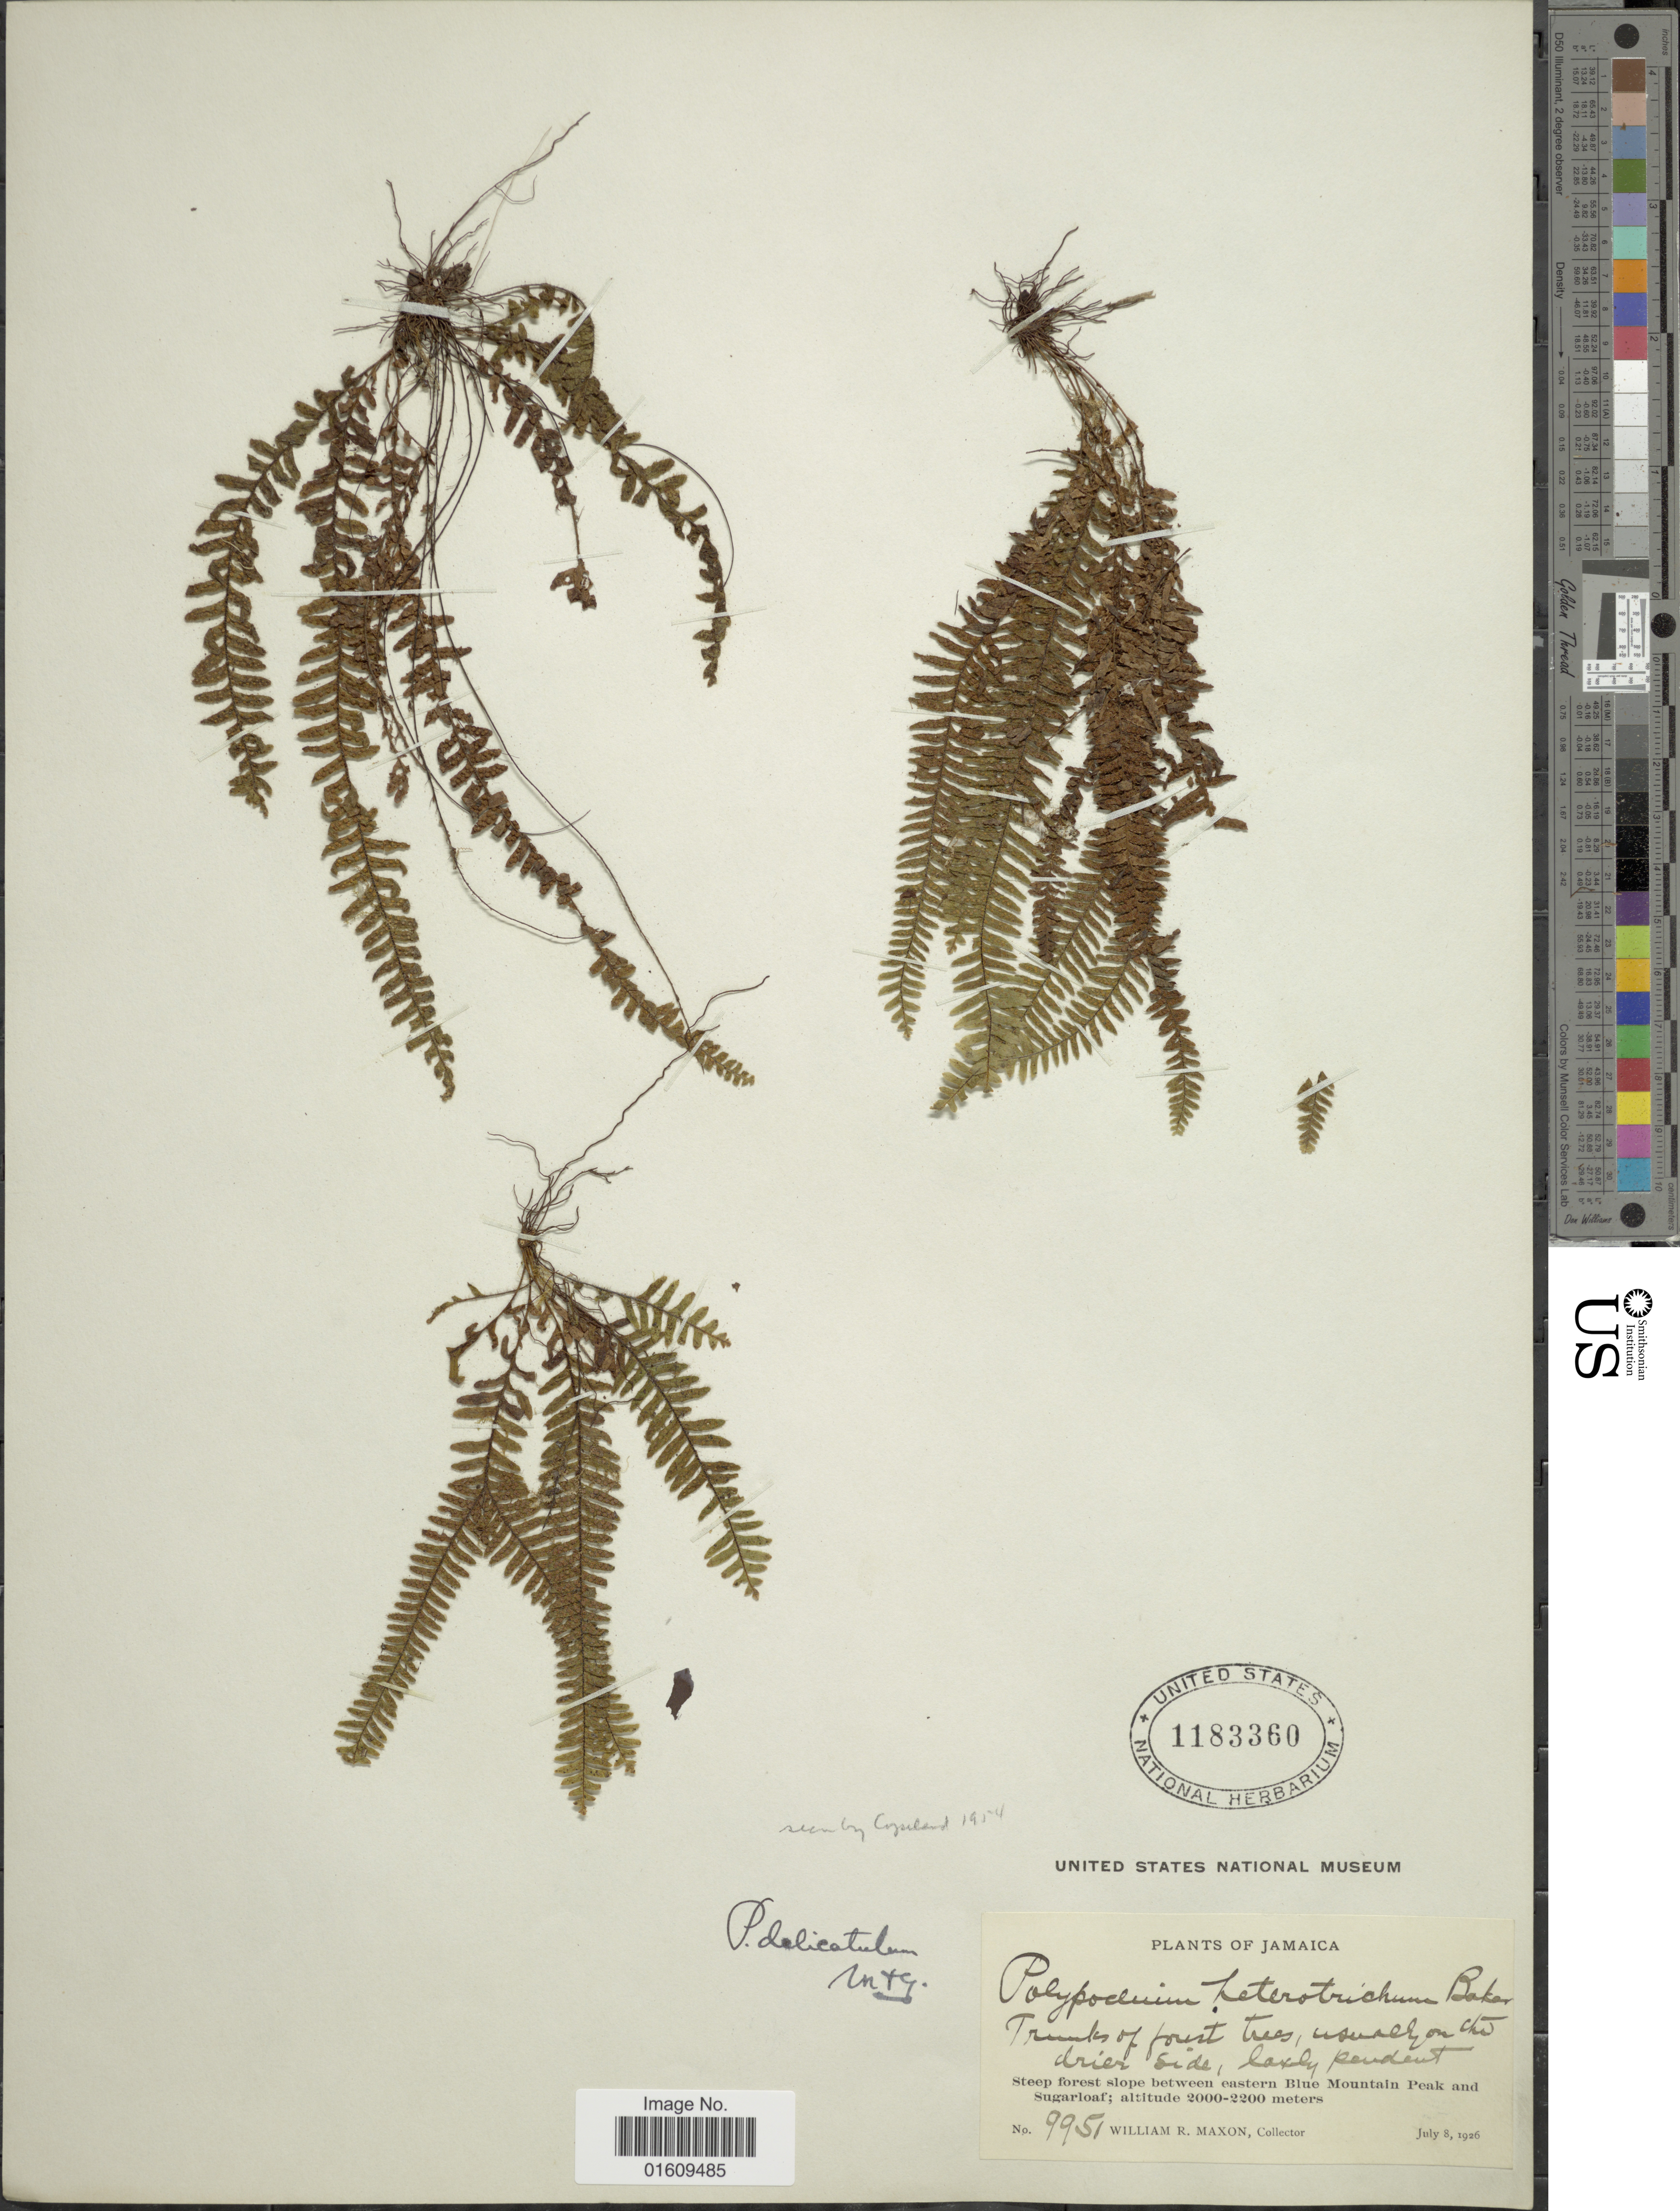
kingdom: Plantae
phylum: Tracheophyta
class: Polypodiopsida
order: Polypodiales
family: Polypodiaceae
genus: Galactodenia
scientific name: Galactodenia delicatula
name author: (Mart. & Galeotti) Sundue & Labiak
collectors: W. R. Maxon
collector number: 9951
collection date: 1926-07-08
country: Jamaica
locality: Jamaica, Steep forest slope between eastern Blue Mountain Peak and Sugarloaf.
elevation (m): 2000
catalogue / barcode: US 1183360